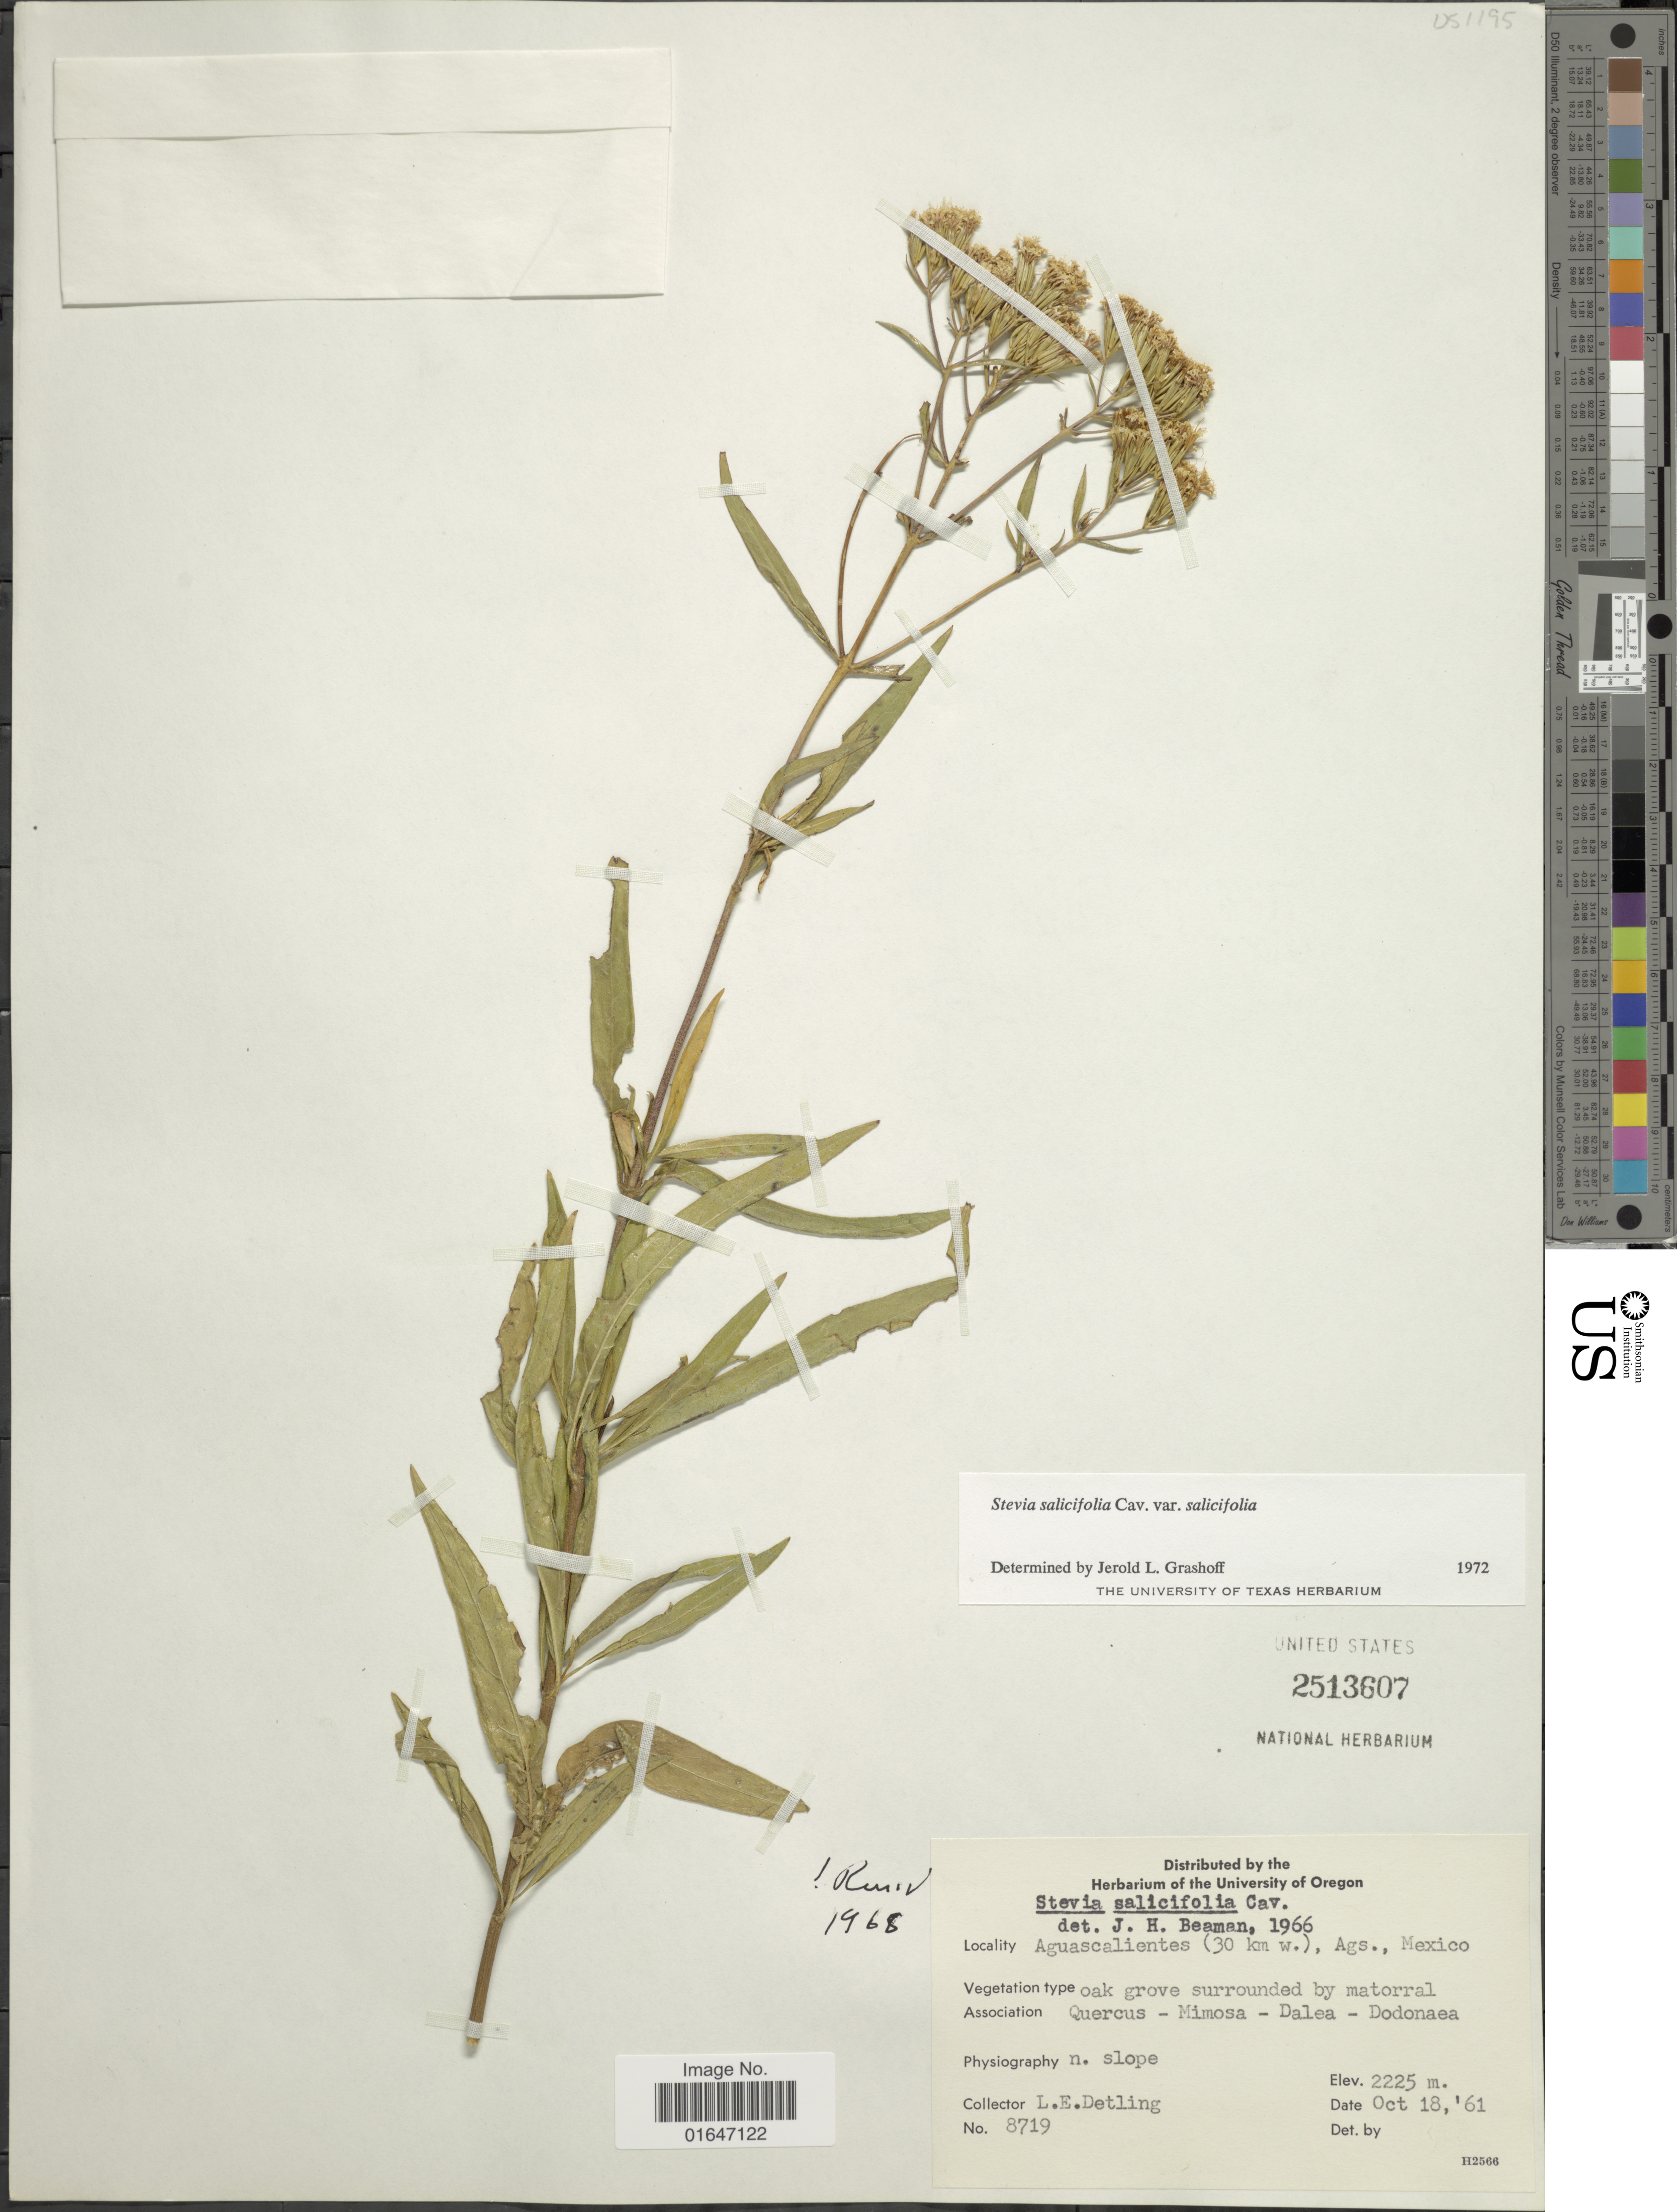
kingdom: Plantae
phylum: Tracheophyta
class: Magnoliopsida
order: Asterales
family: Asteraceae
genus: Stevia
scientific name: Stevia salicifolia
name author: Cav.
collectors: L. E. Detling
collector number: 8719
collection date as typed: Transcribed d/m/y: 18/10/61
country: Mexico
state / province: Aguascalientes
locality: ( 30 km W. ) Ags. Mexico, n slope.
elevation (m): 2225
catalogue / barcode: US 2513607